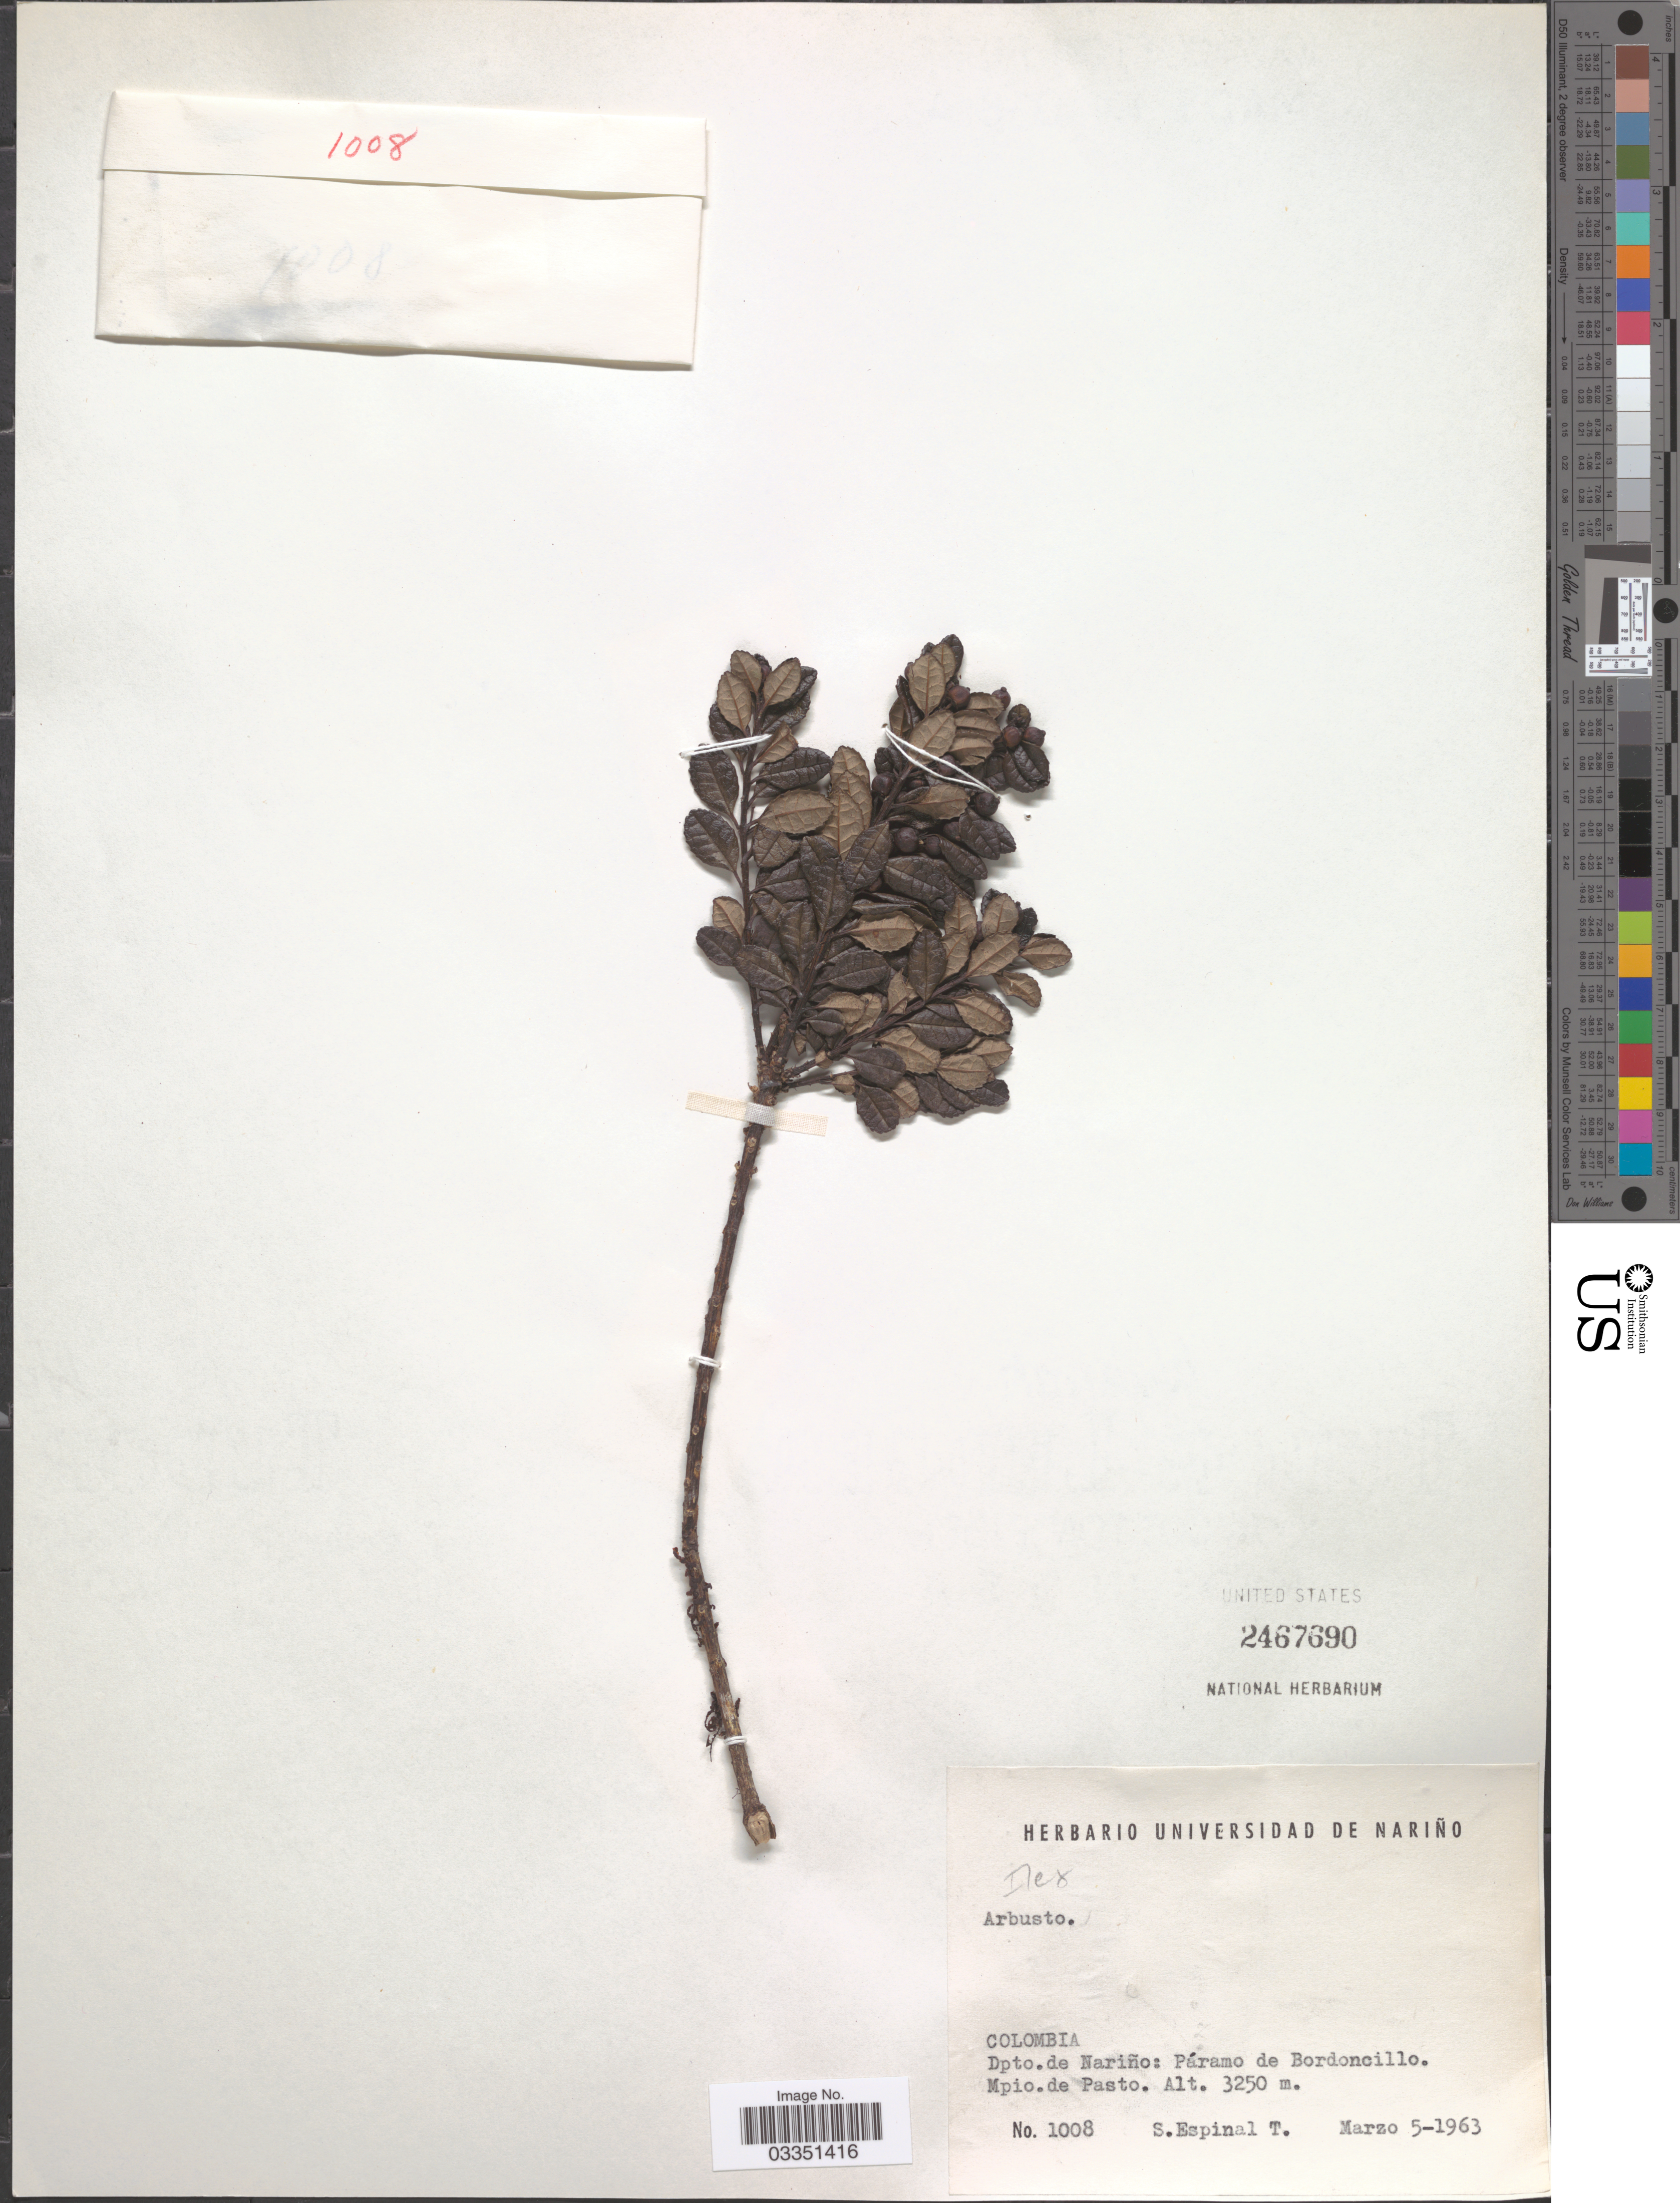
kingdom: Plantae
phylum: Tracheophyta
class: Magnoliopsida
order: Aquifoliales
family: Aquifoliaceae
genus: Ilex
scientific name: Ilex sp.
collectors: S. Espinal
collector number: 1008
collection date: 1963-03-05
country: Colombia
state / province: Nariño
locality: Dpto. de Nariño: Páramo de Bordoncillo. Mpio. de Pasto.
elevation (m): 3250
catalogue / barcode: US 2467690